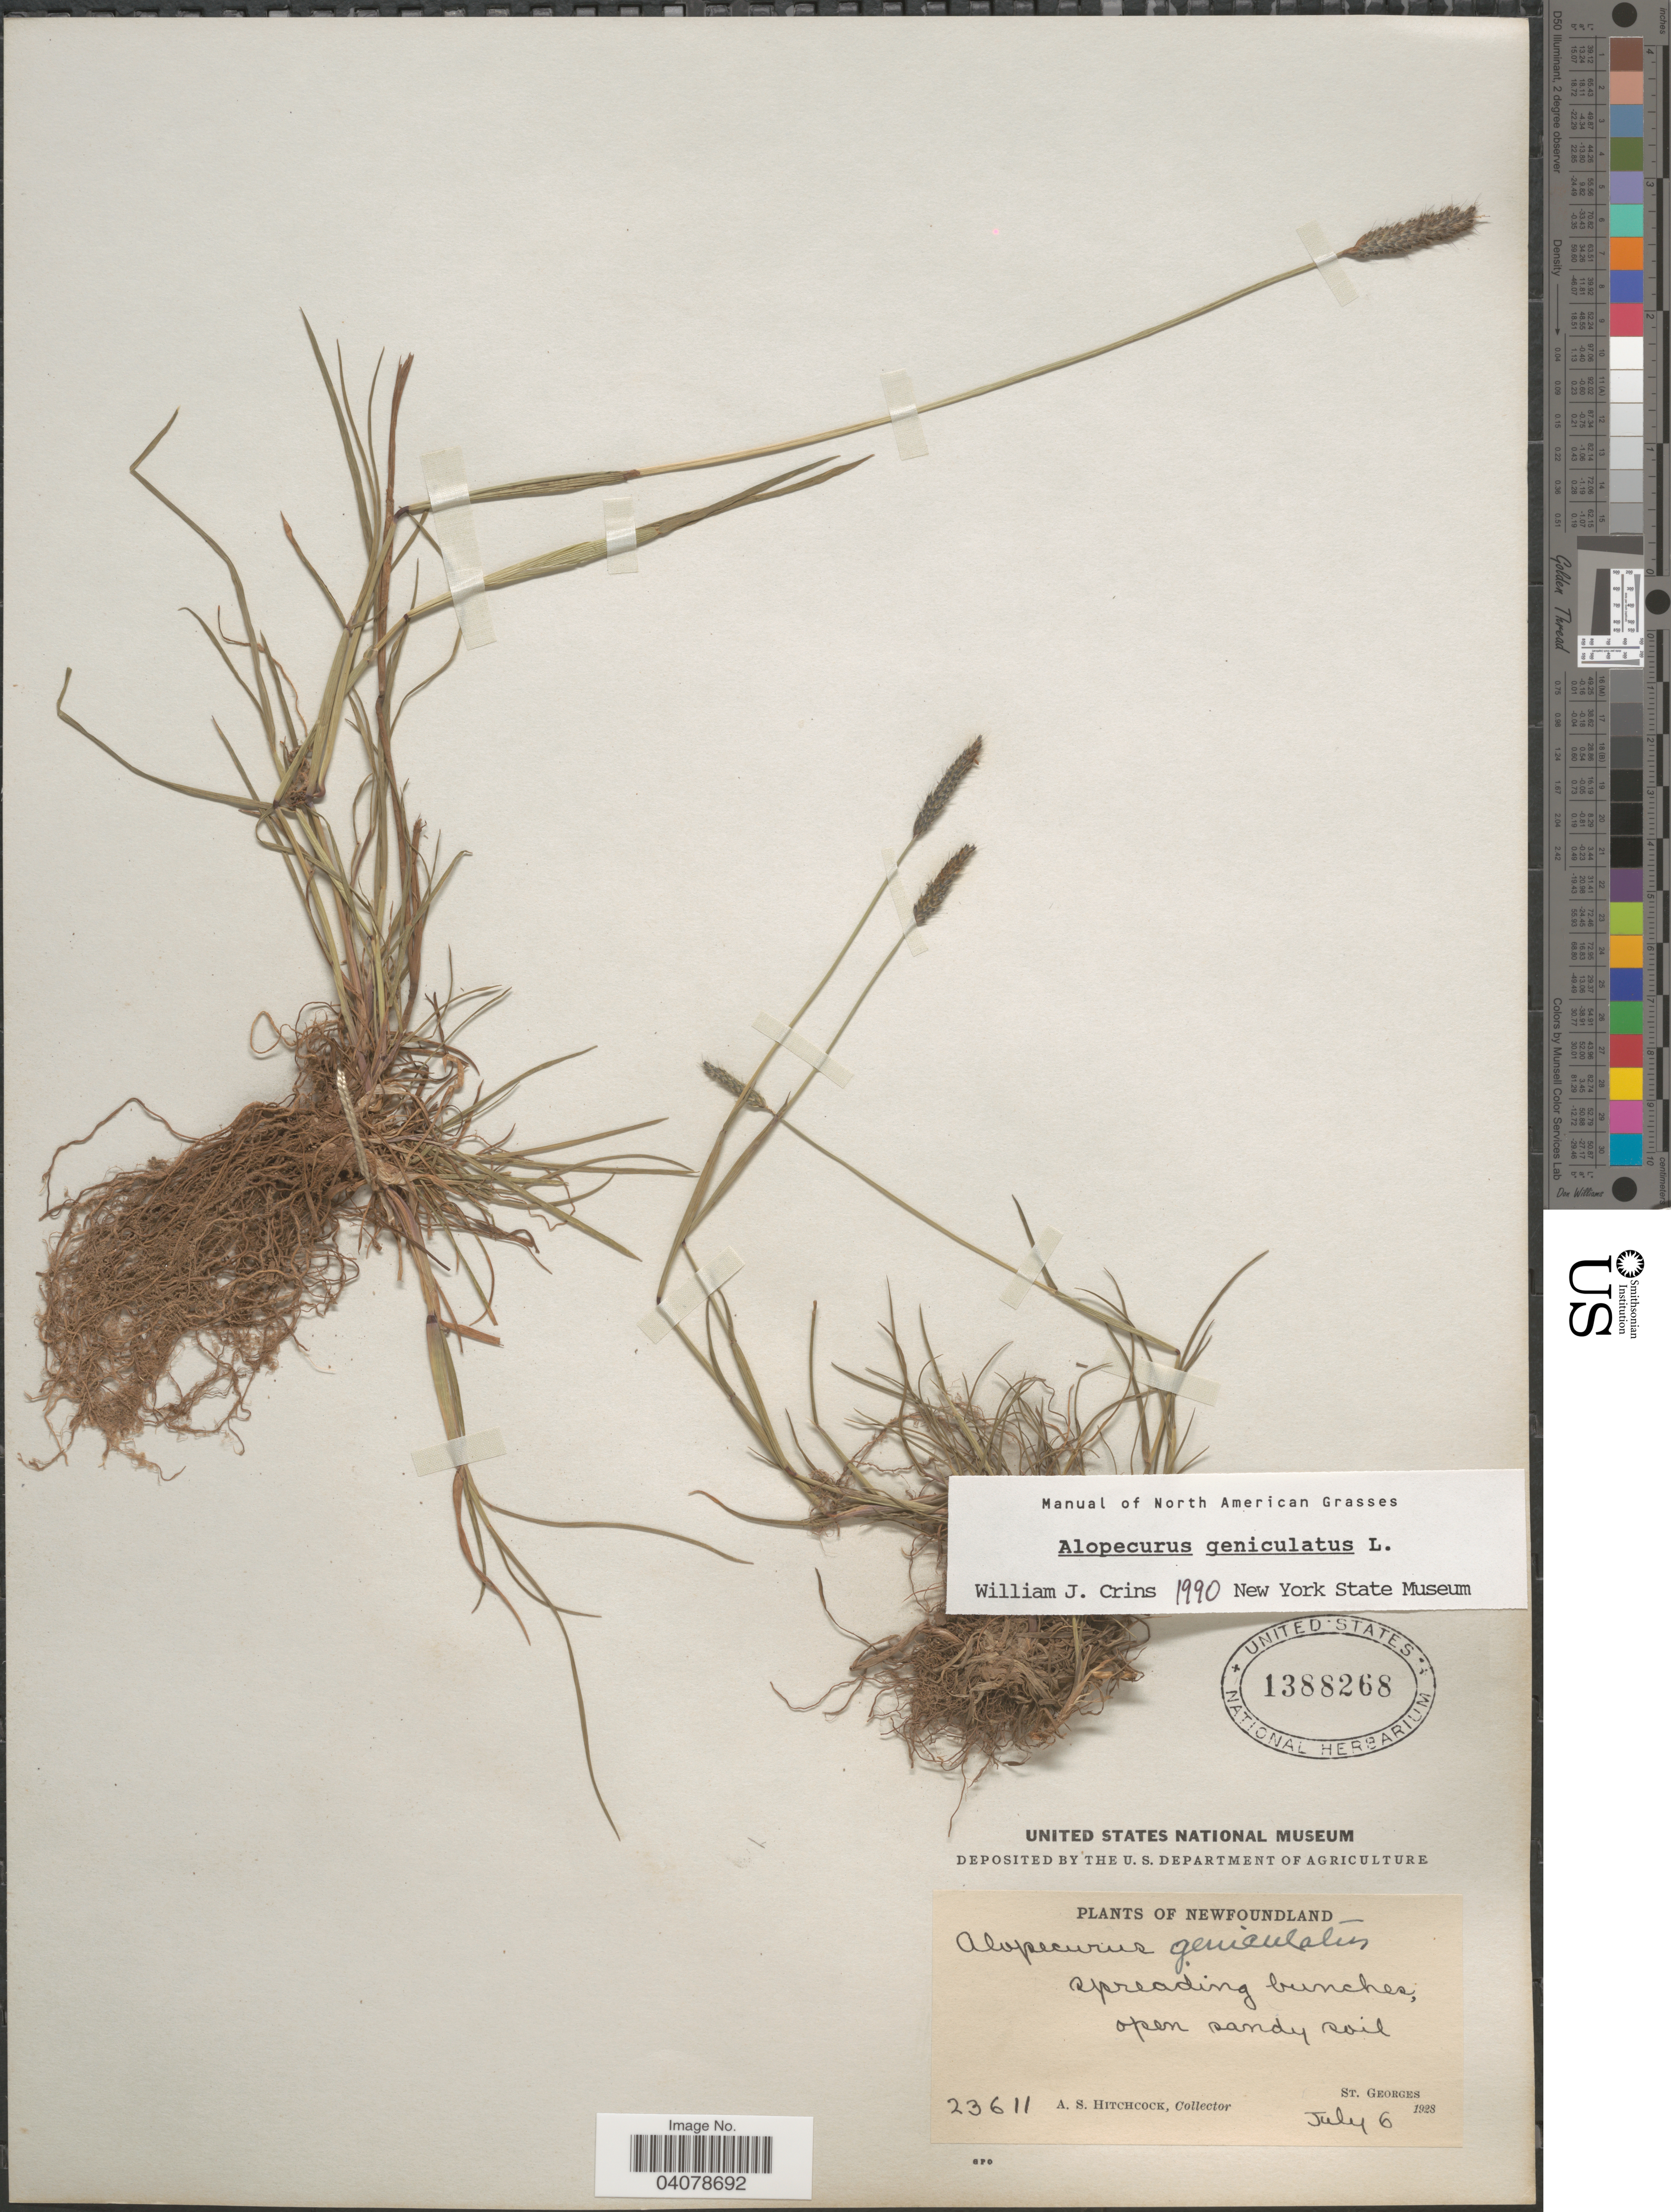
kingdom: Plantae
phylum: Tracheophyta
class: Liliopsida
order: Poales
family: Poaceae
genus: Alopecurus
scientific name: Alopecurus geniculatus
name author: L.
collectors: A. S. Hitchcock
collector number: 23611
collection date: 1928-07-06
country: Canada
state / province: Newfoundland and Labrador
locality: St. Georges.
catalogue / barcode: US 1388268